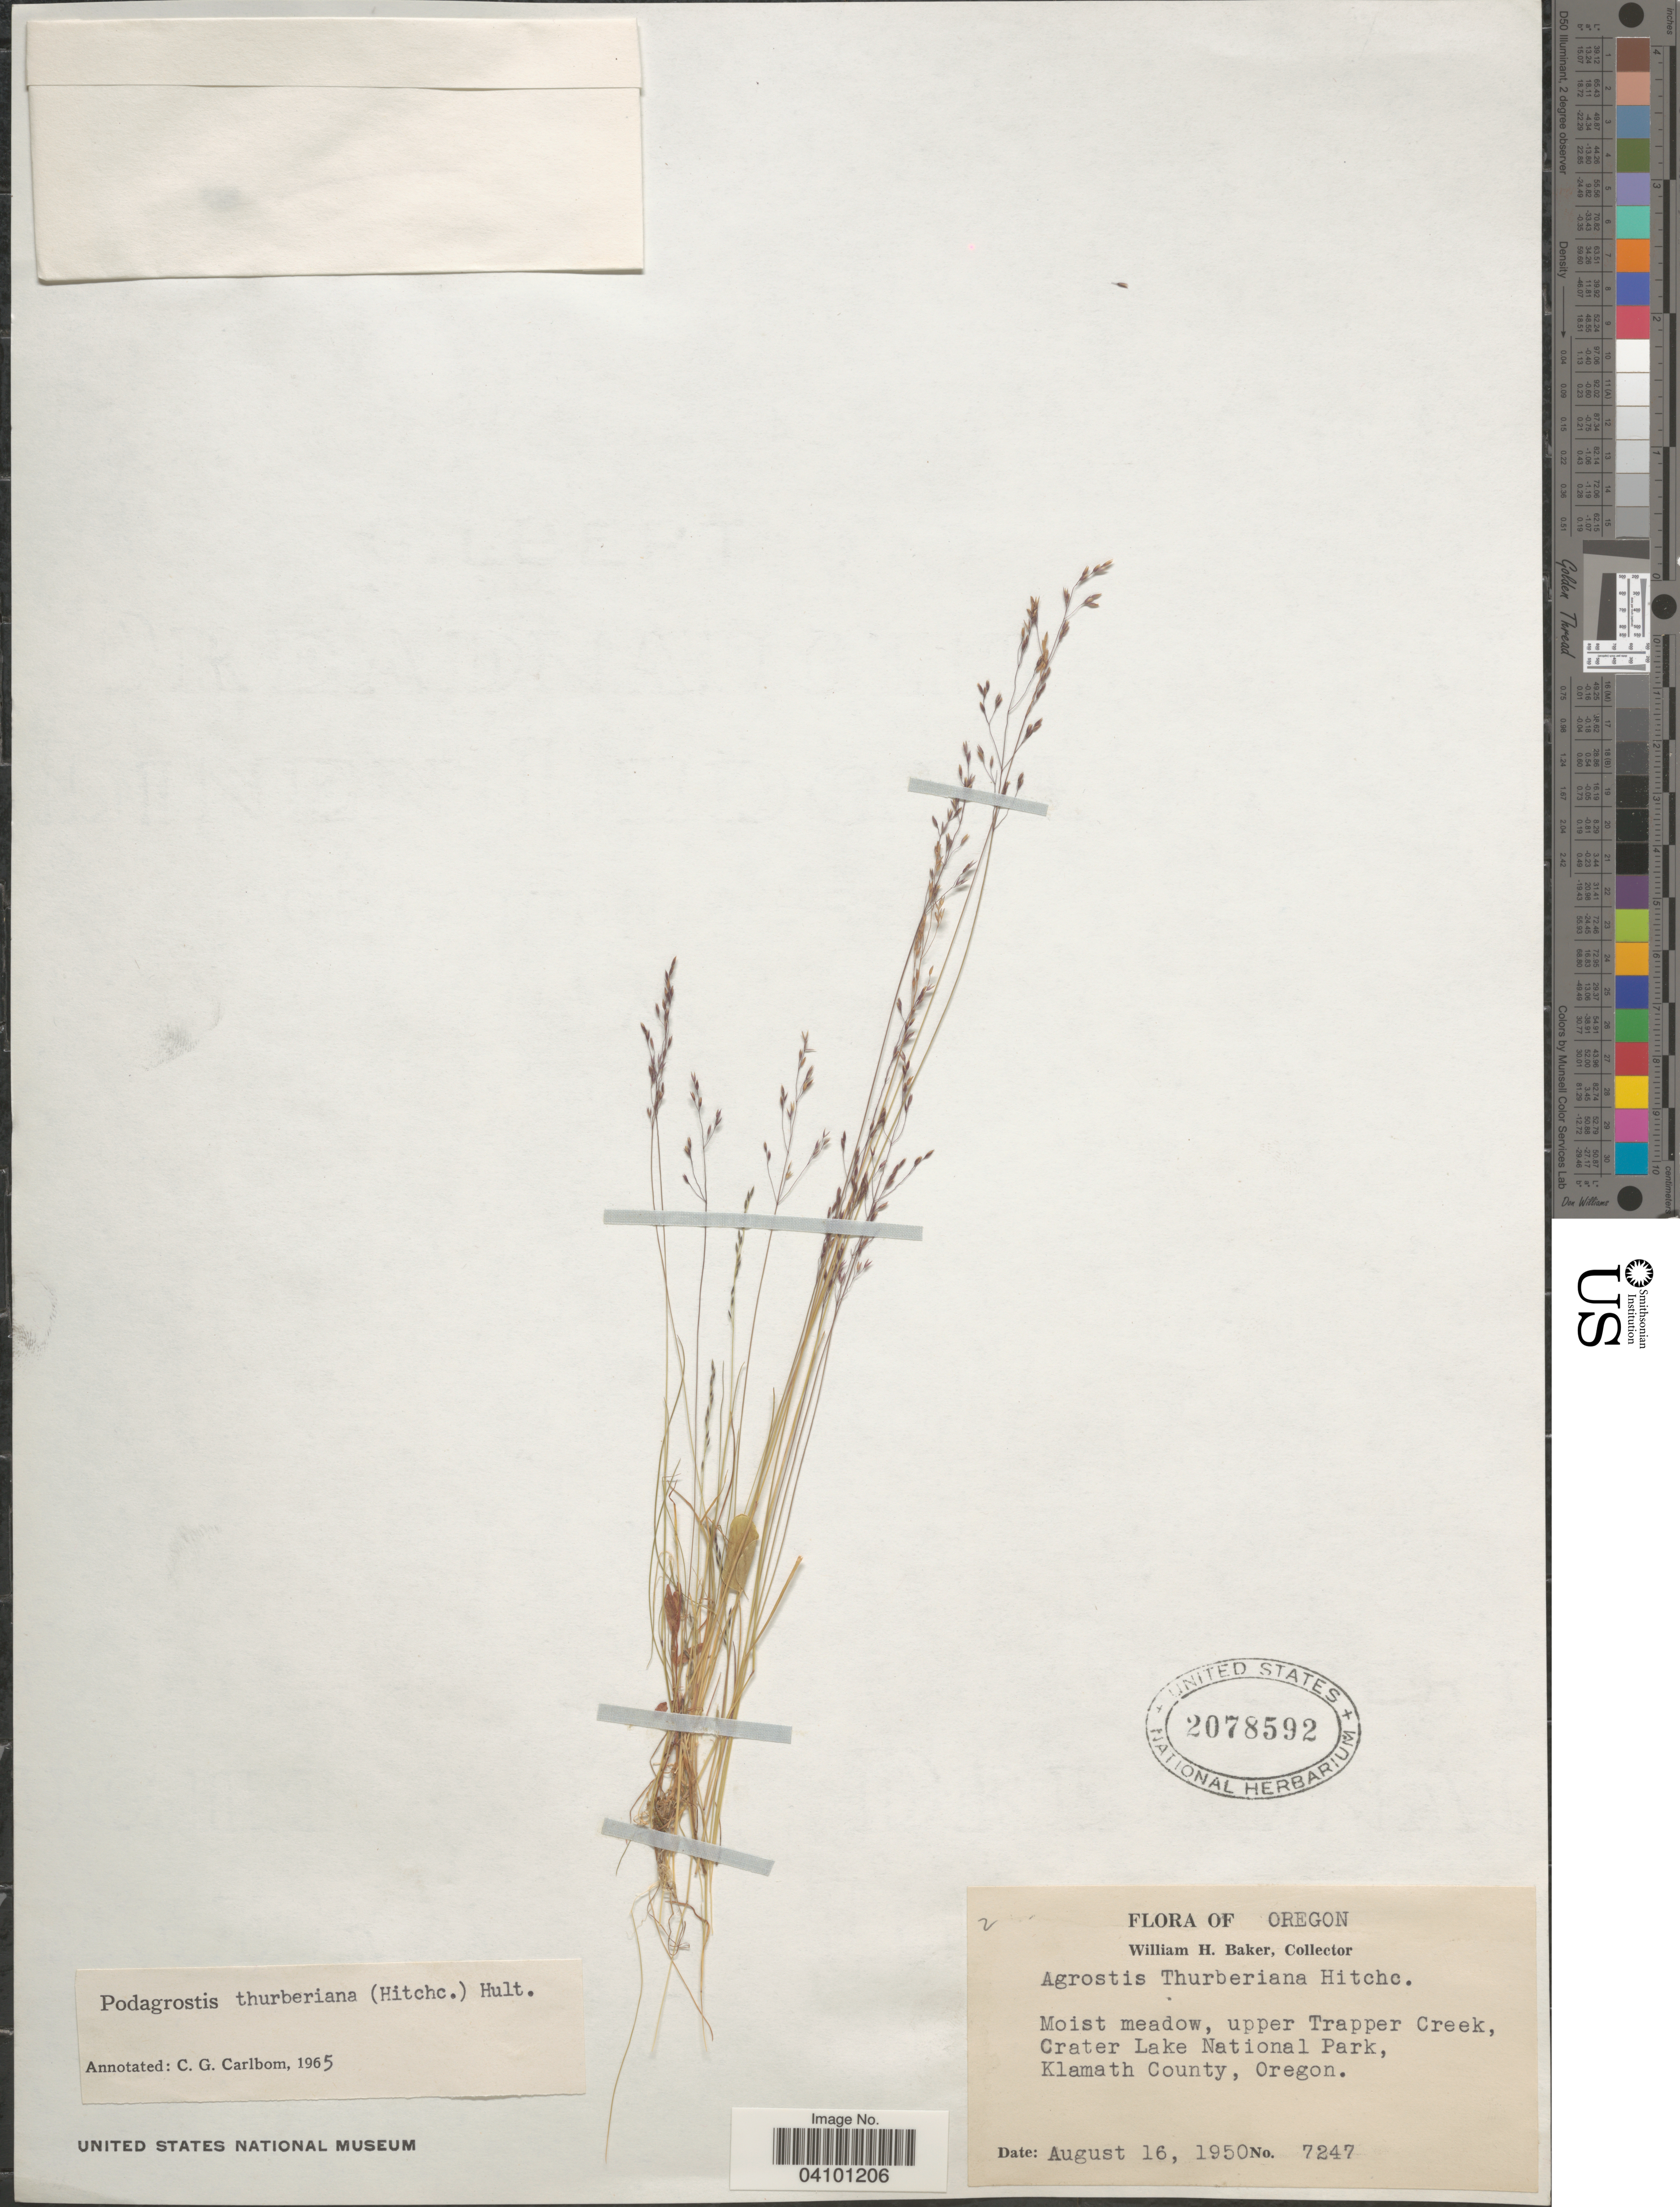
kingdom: Plantae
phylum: Tracheophyta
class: Liliopsida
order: Poales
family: Poaceae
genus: Podagrostis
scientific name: Podagrostis thurberiana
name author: Hitchc.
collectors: W. H. Baker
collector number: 7247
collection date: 1950-08-16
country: United States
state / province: Oregon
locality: Moist meadow, upper Trapper Creek, Crater Lake National Park, Klamath County.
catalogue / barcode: US 2078592